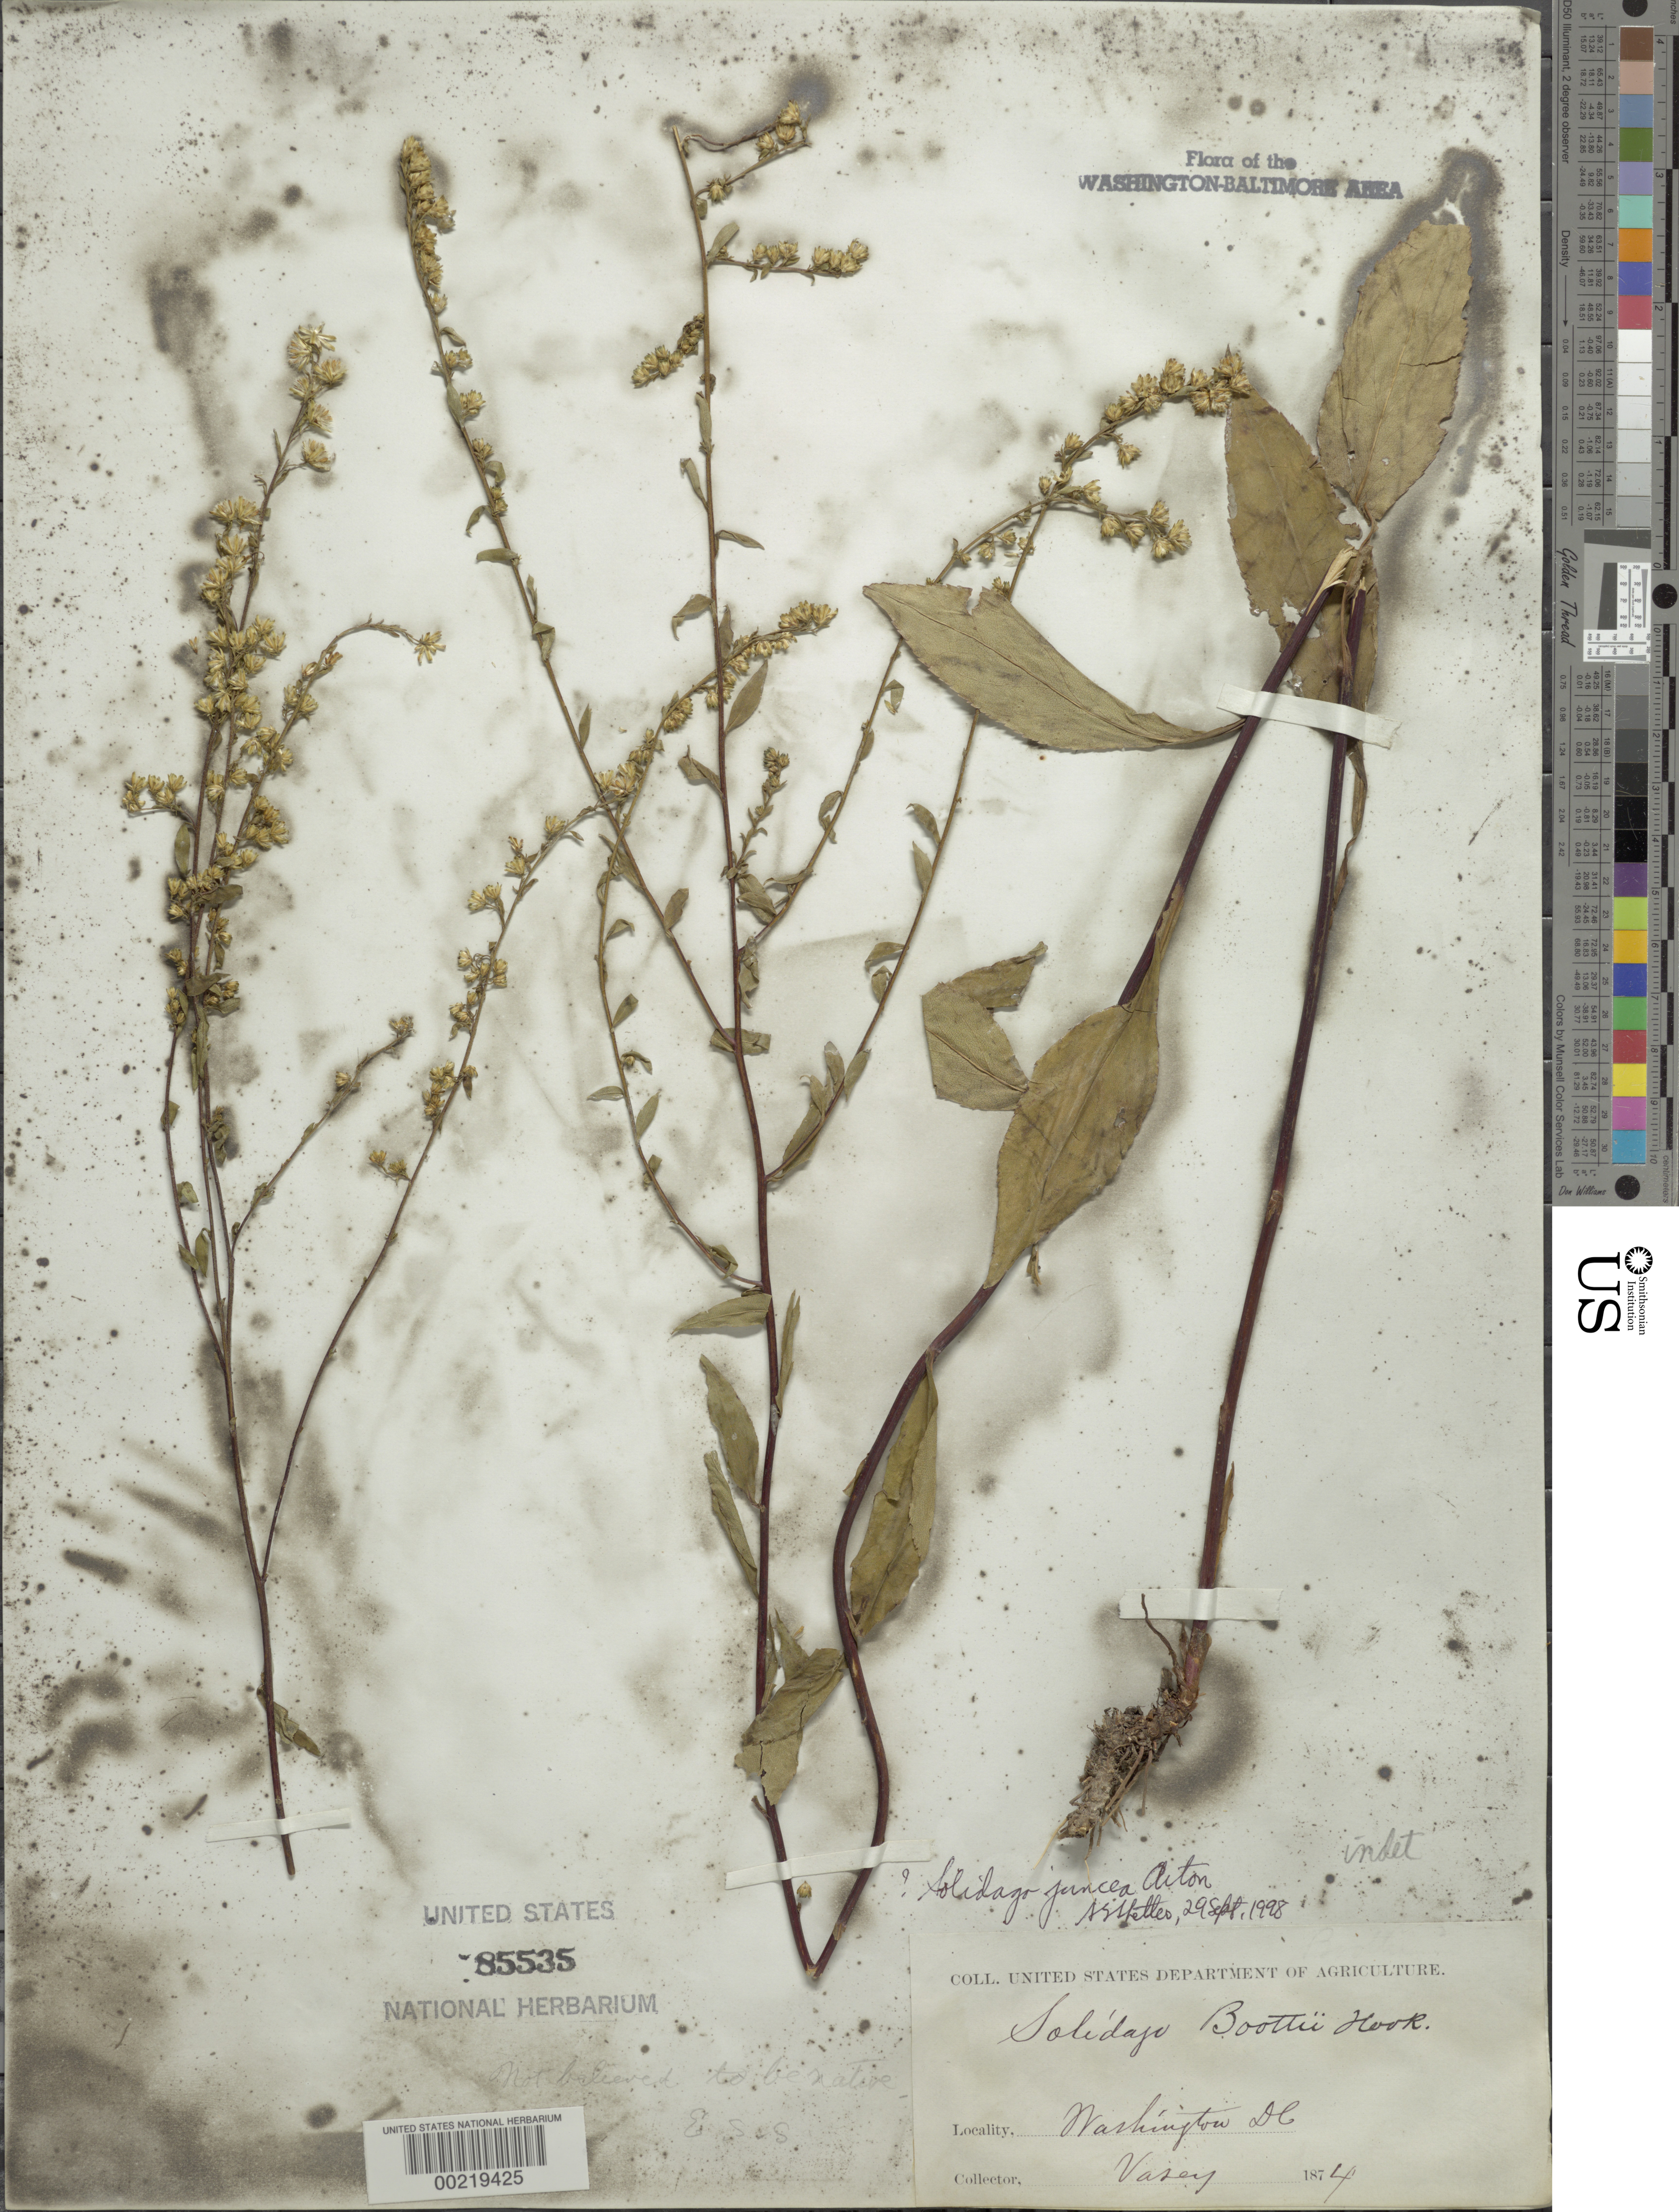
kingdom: Plantae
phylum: Tracheophyta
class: Magnoliopsida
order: Asterales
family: Asteraceae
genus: Solidago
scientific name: Solidago juncea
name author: Aiton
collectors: G. Vasey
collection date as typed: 1874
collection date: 1874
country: United States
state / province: District of Columbia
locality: Washington DC Area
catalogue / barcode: US 85535